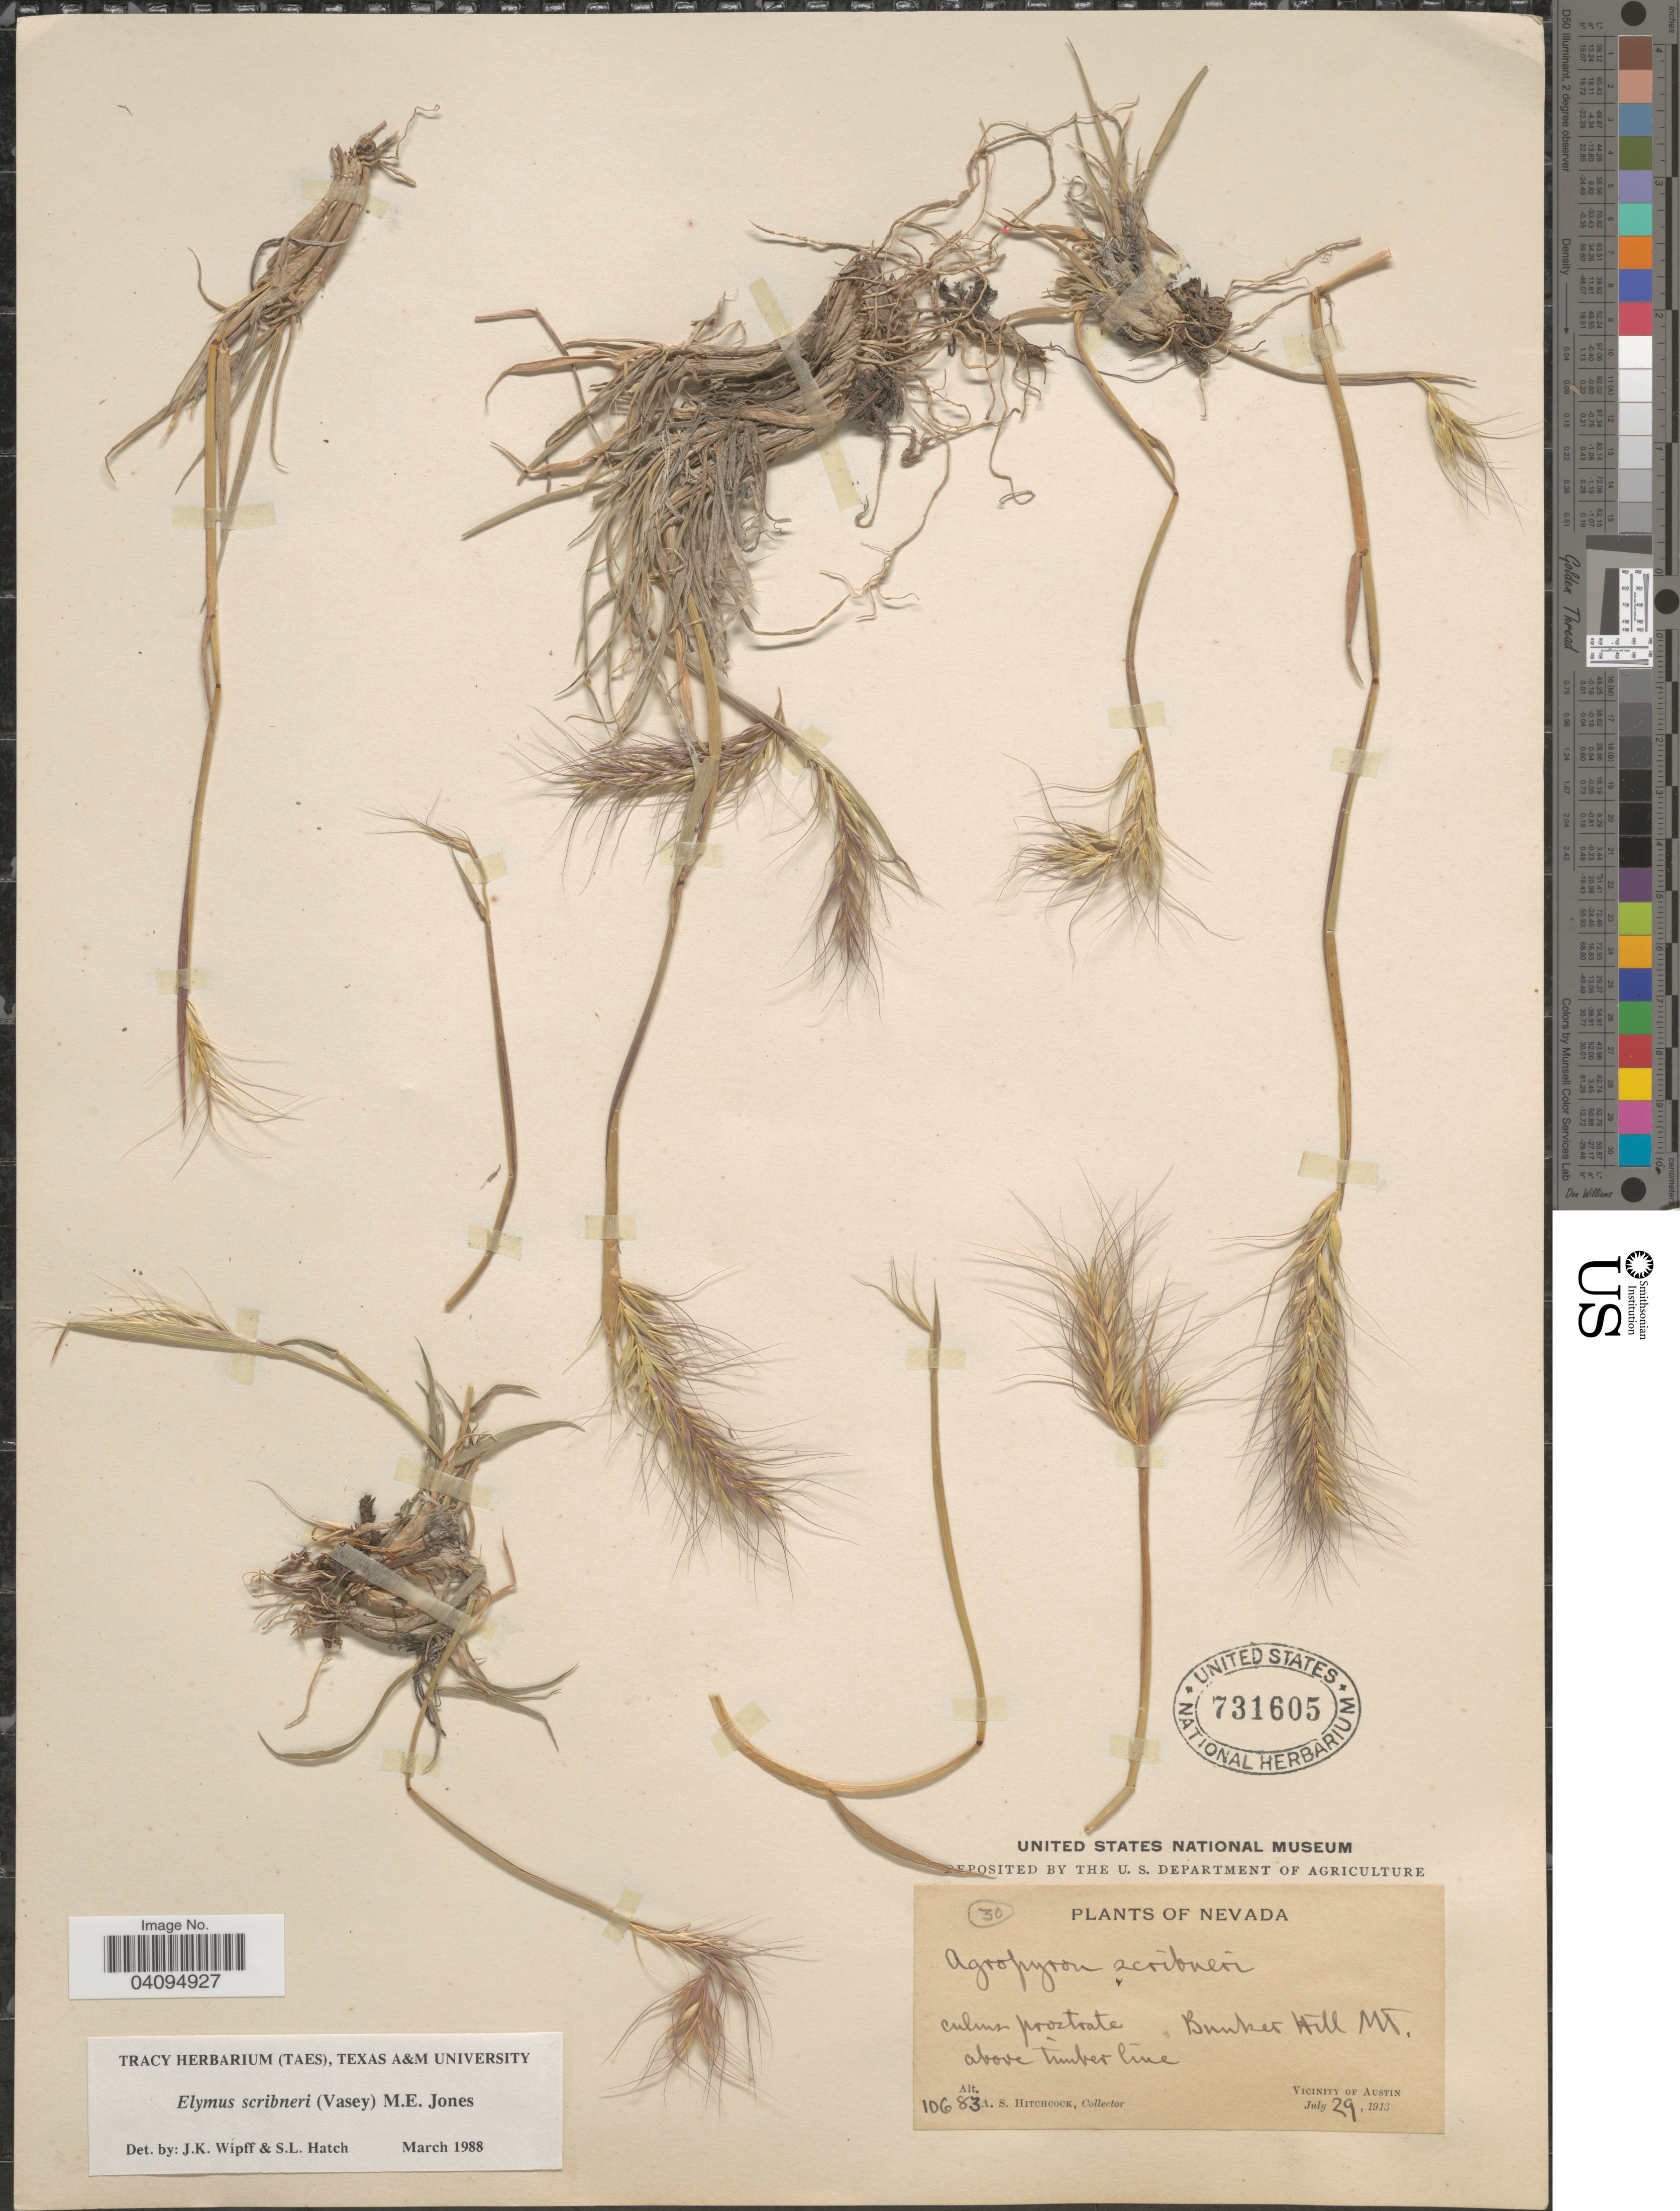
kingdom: Plantae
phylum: Tracheophyta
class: Liliopsida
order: Poales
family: Poaceae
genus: Elymus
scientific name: Elymus scribneri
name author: (Vasey) M.E. Jones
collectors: A. S. Hitchcock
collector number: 10683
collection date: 1913-07-29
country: United States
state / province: Nevada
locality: Bunker Hill Mt. above timberline. Vicinity of Austin.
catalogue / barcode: US 731605